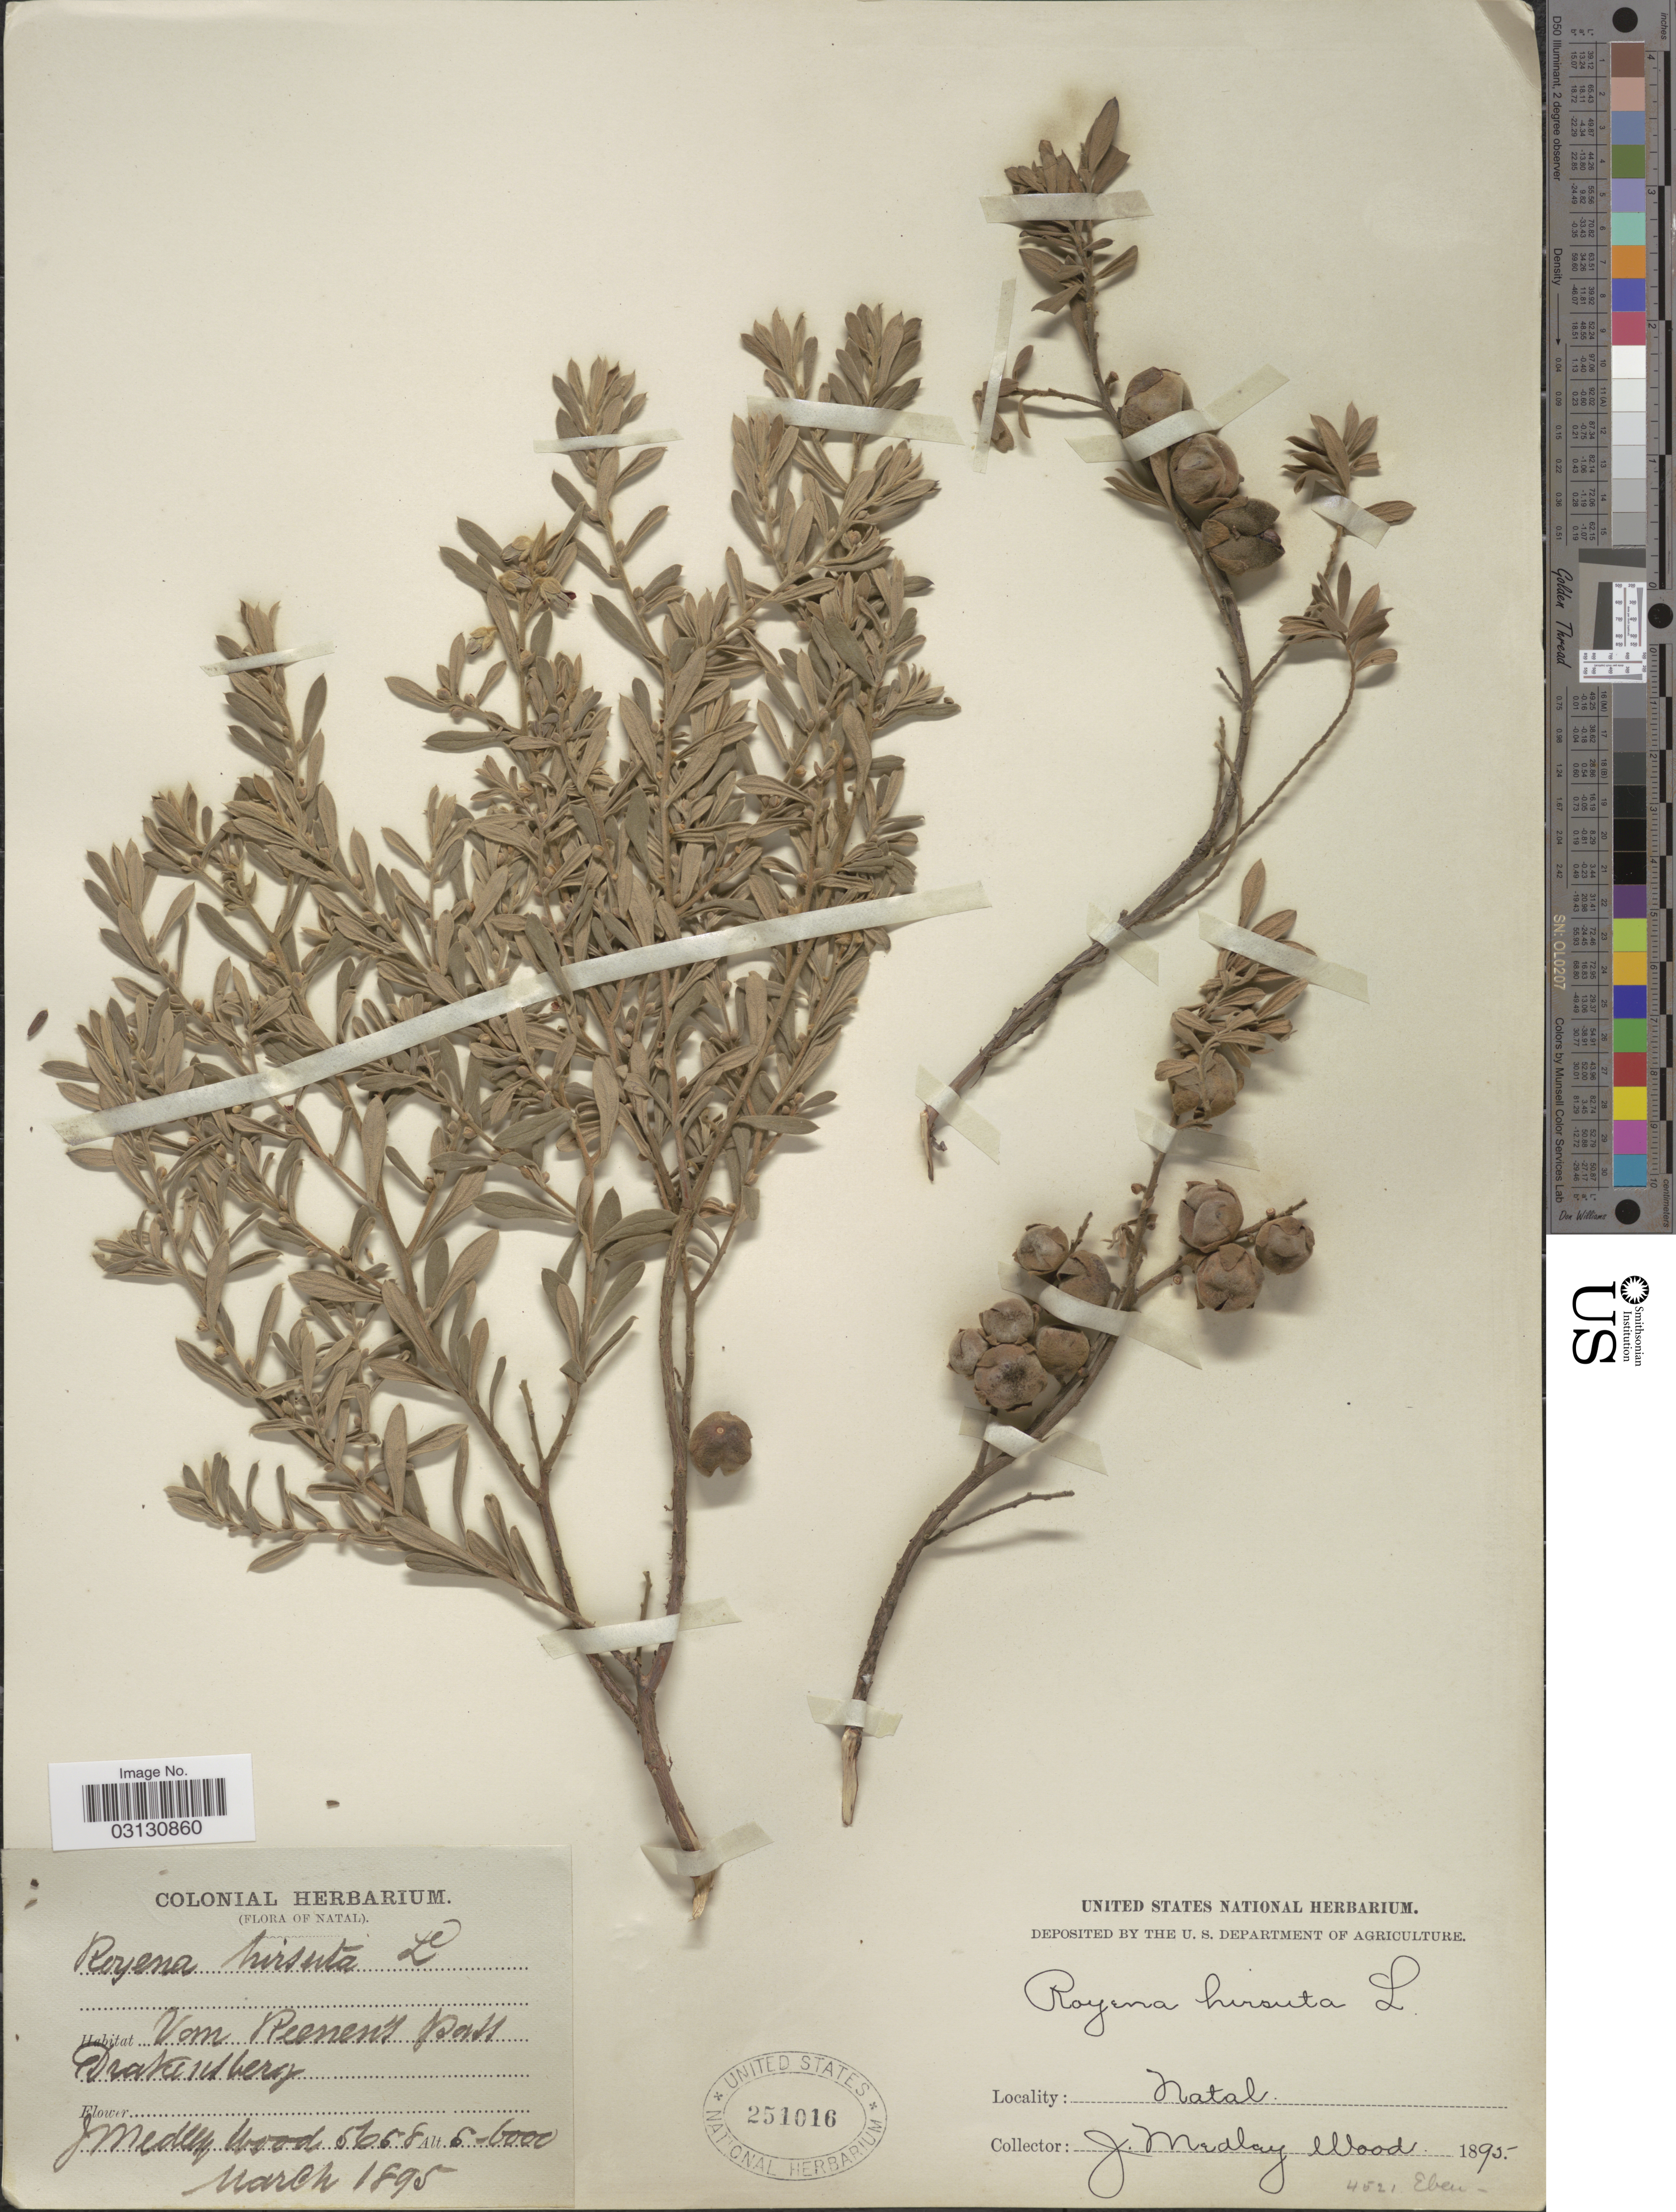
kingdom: Plantae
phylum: Tracheophyta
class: Magnoliopsida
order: Ericales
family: Ebenaceae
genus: Royena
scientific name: Royena hirsuta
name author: L.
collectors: J. Medley Wood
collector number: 5658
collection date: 1895-03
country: South Africa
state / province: KwaZulu-Natal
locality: Natal, Van Reenen's Pass, Drakensberg.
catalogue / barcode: US 251016